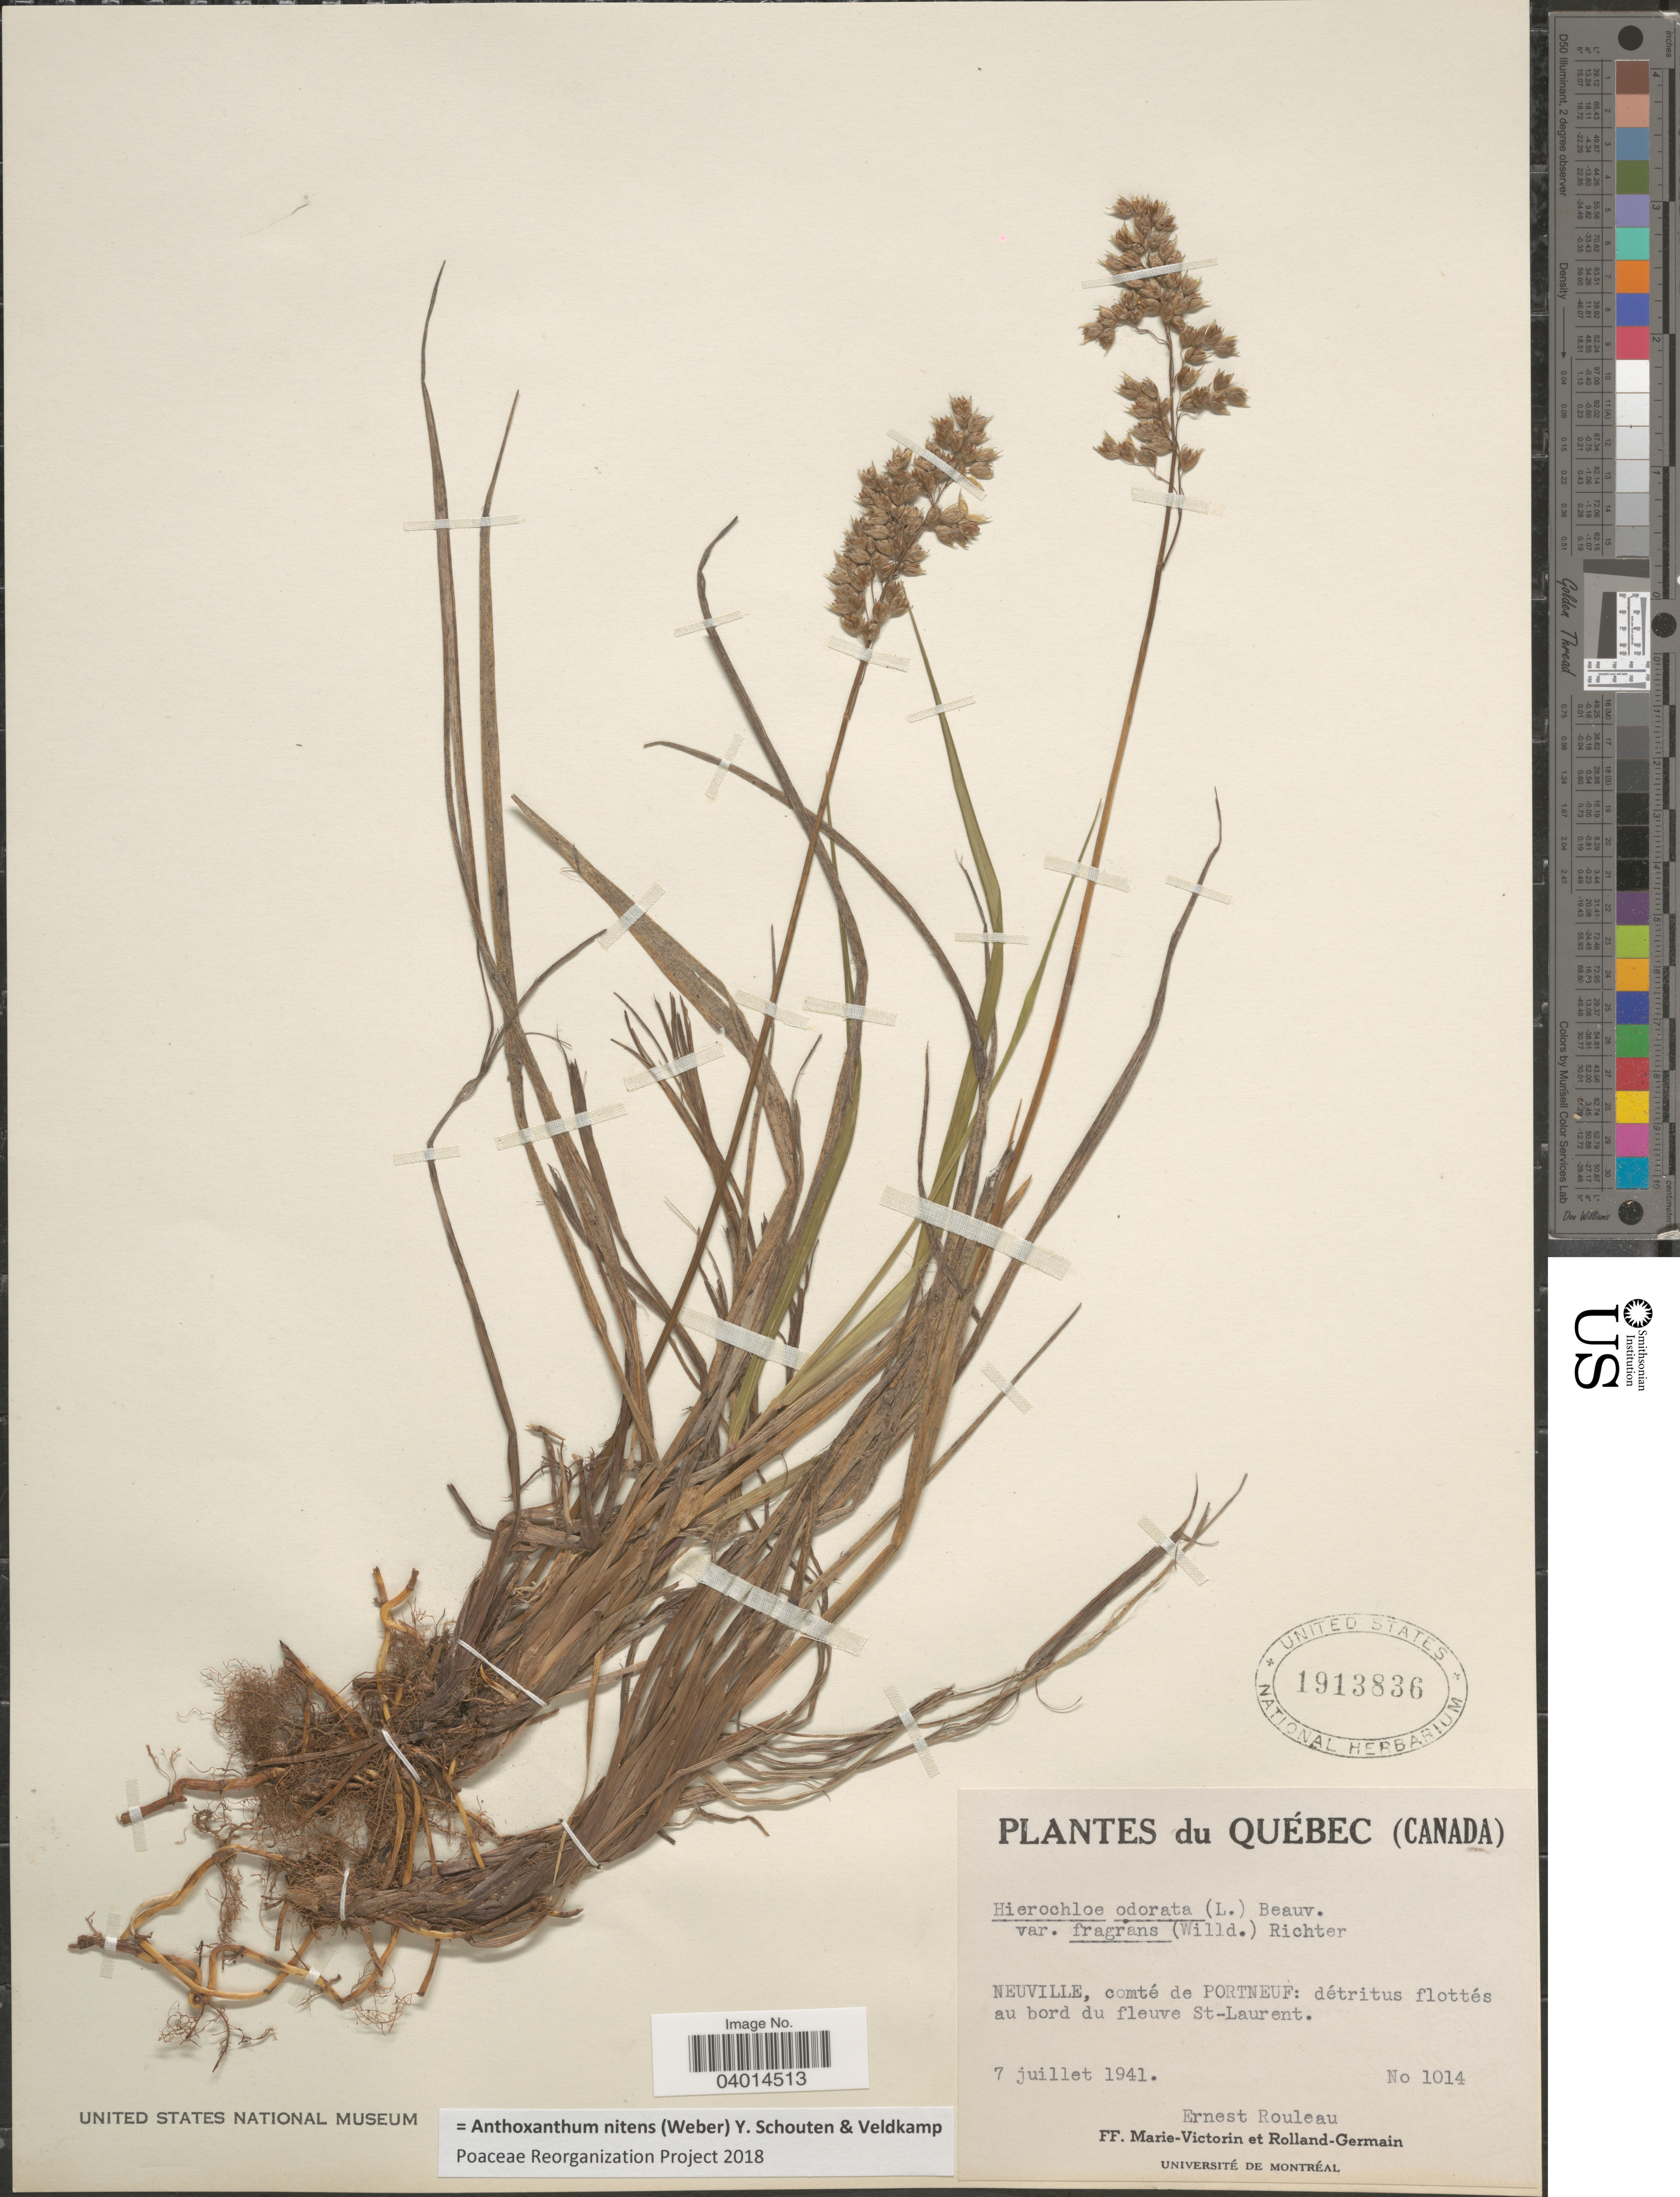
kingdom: Plantae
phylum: Tracheophyta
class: Liliopsida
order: Poales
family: Poaceae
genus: Anthoxanthum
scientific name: Anthoxanthum nitens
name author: (G.H. Weber) R.T.A. Schouten & Veldkamp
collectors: J. Rouleau, F. Marie-Victorin & Rolland-Germain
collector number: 1014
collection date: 1941-07-07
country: Canada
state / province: Quebec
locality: Neuville, comté de Portneuf: détritus flottés au bord du fleuve St-Laurent.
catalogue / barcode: US 1913836